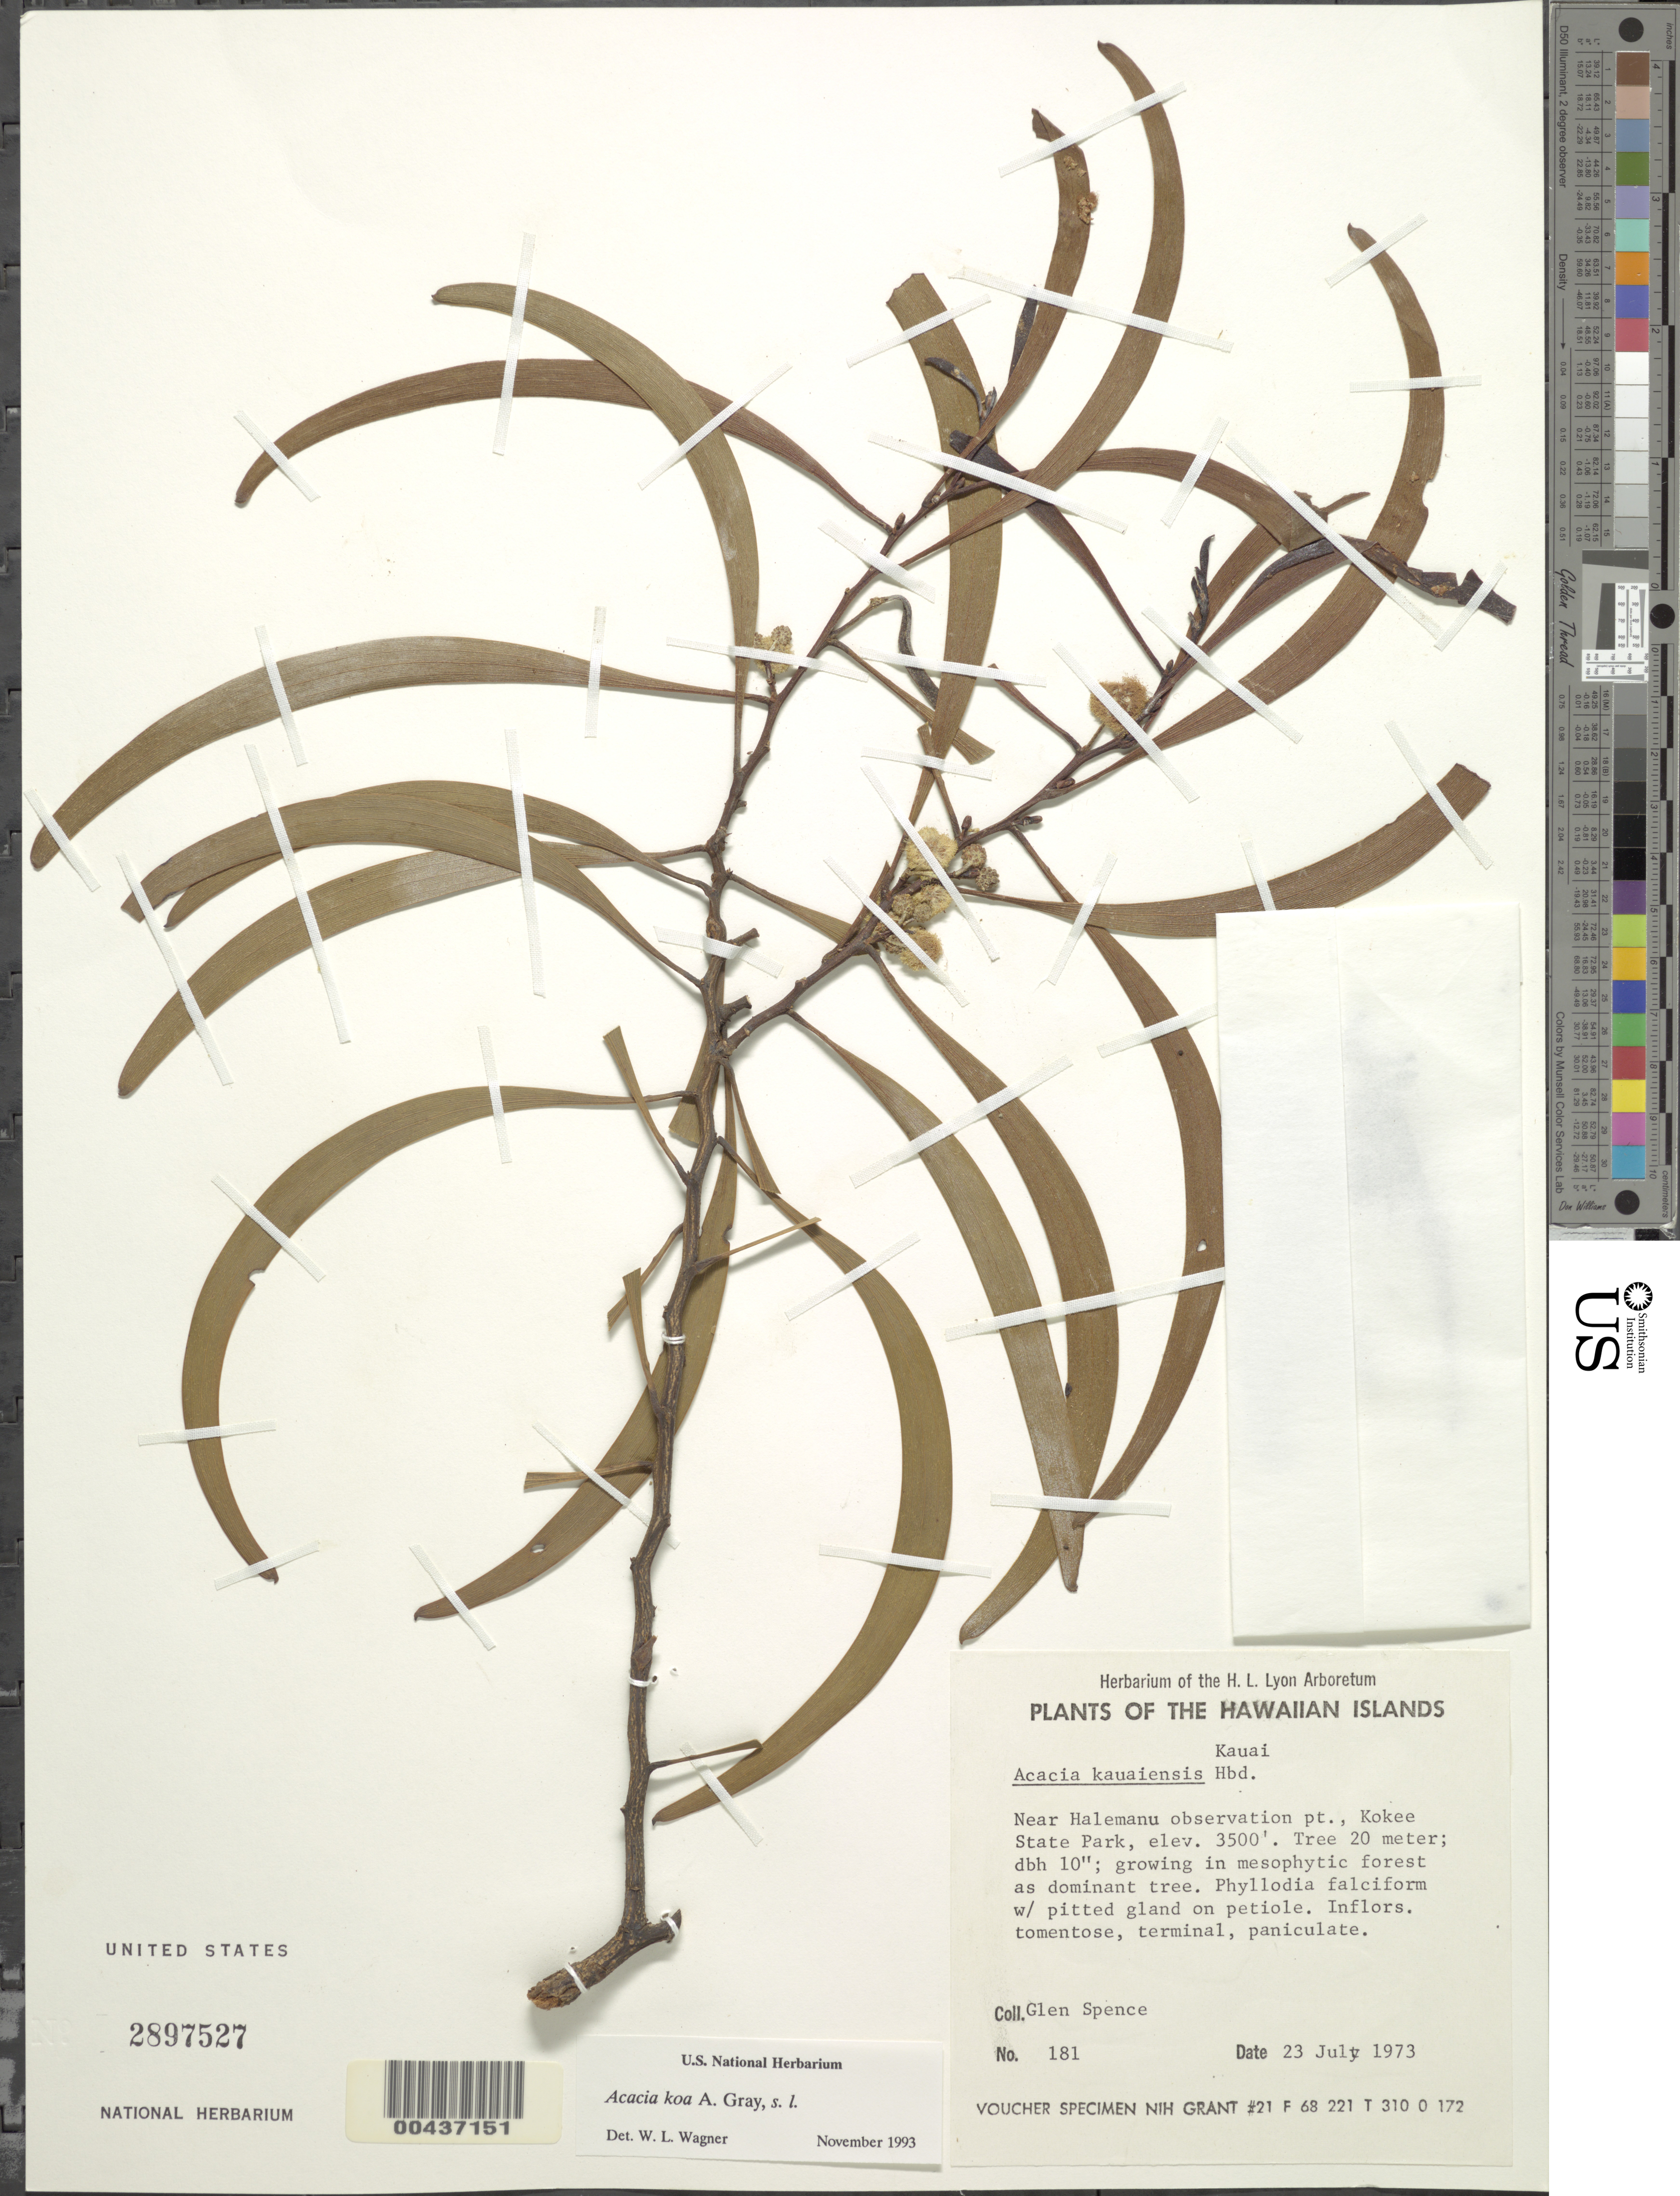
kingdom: Plantae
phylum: Tracheophyta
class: Magnoliopsida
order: Fabales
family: Fabaceae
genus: Acacia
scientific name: Acacia koa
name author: A. Gray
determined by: Wagner, W. L., (BOT), Smithsonian Institution - National Museum of Natural History (UNITED STATES)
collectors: G. Spence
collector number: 181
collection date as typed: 23 Jul 1973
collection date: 1973-07-23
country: United States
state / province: Hawaii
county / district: Kauai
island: Kaua'i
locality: Near Halemanu observation pt., Kokee State Park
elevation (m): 1067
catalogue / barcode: US 2897527